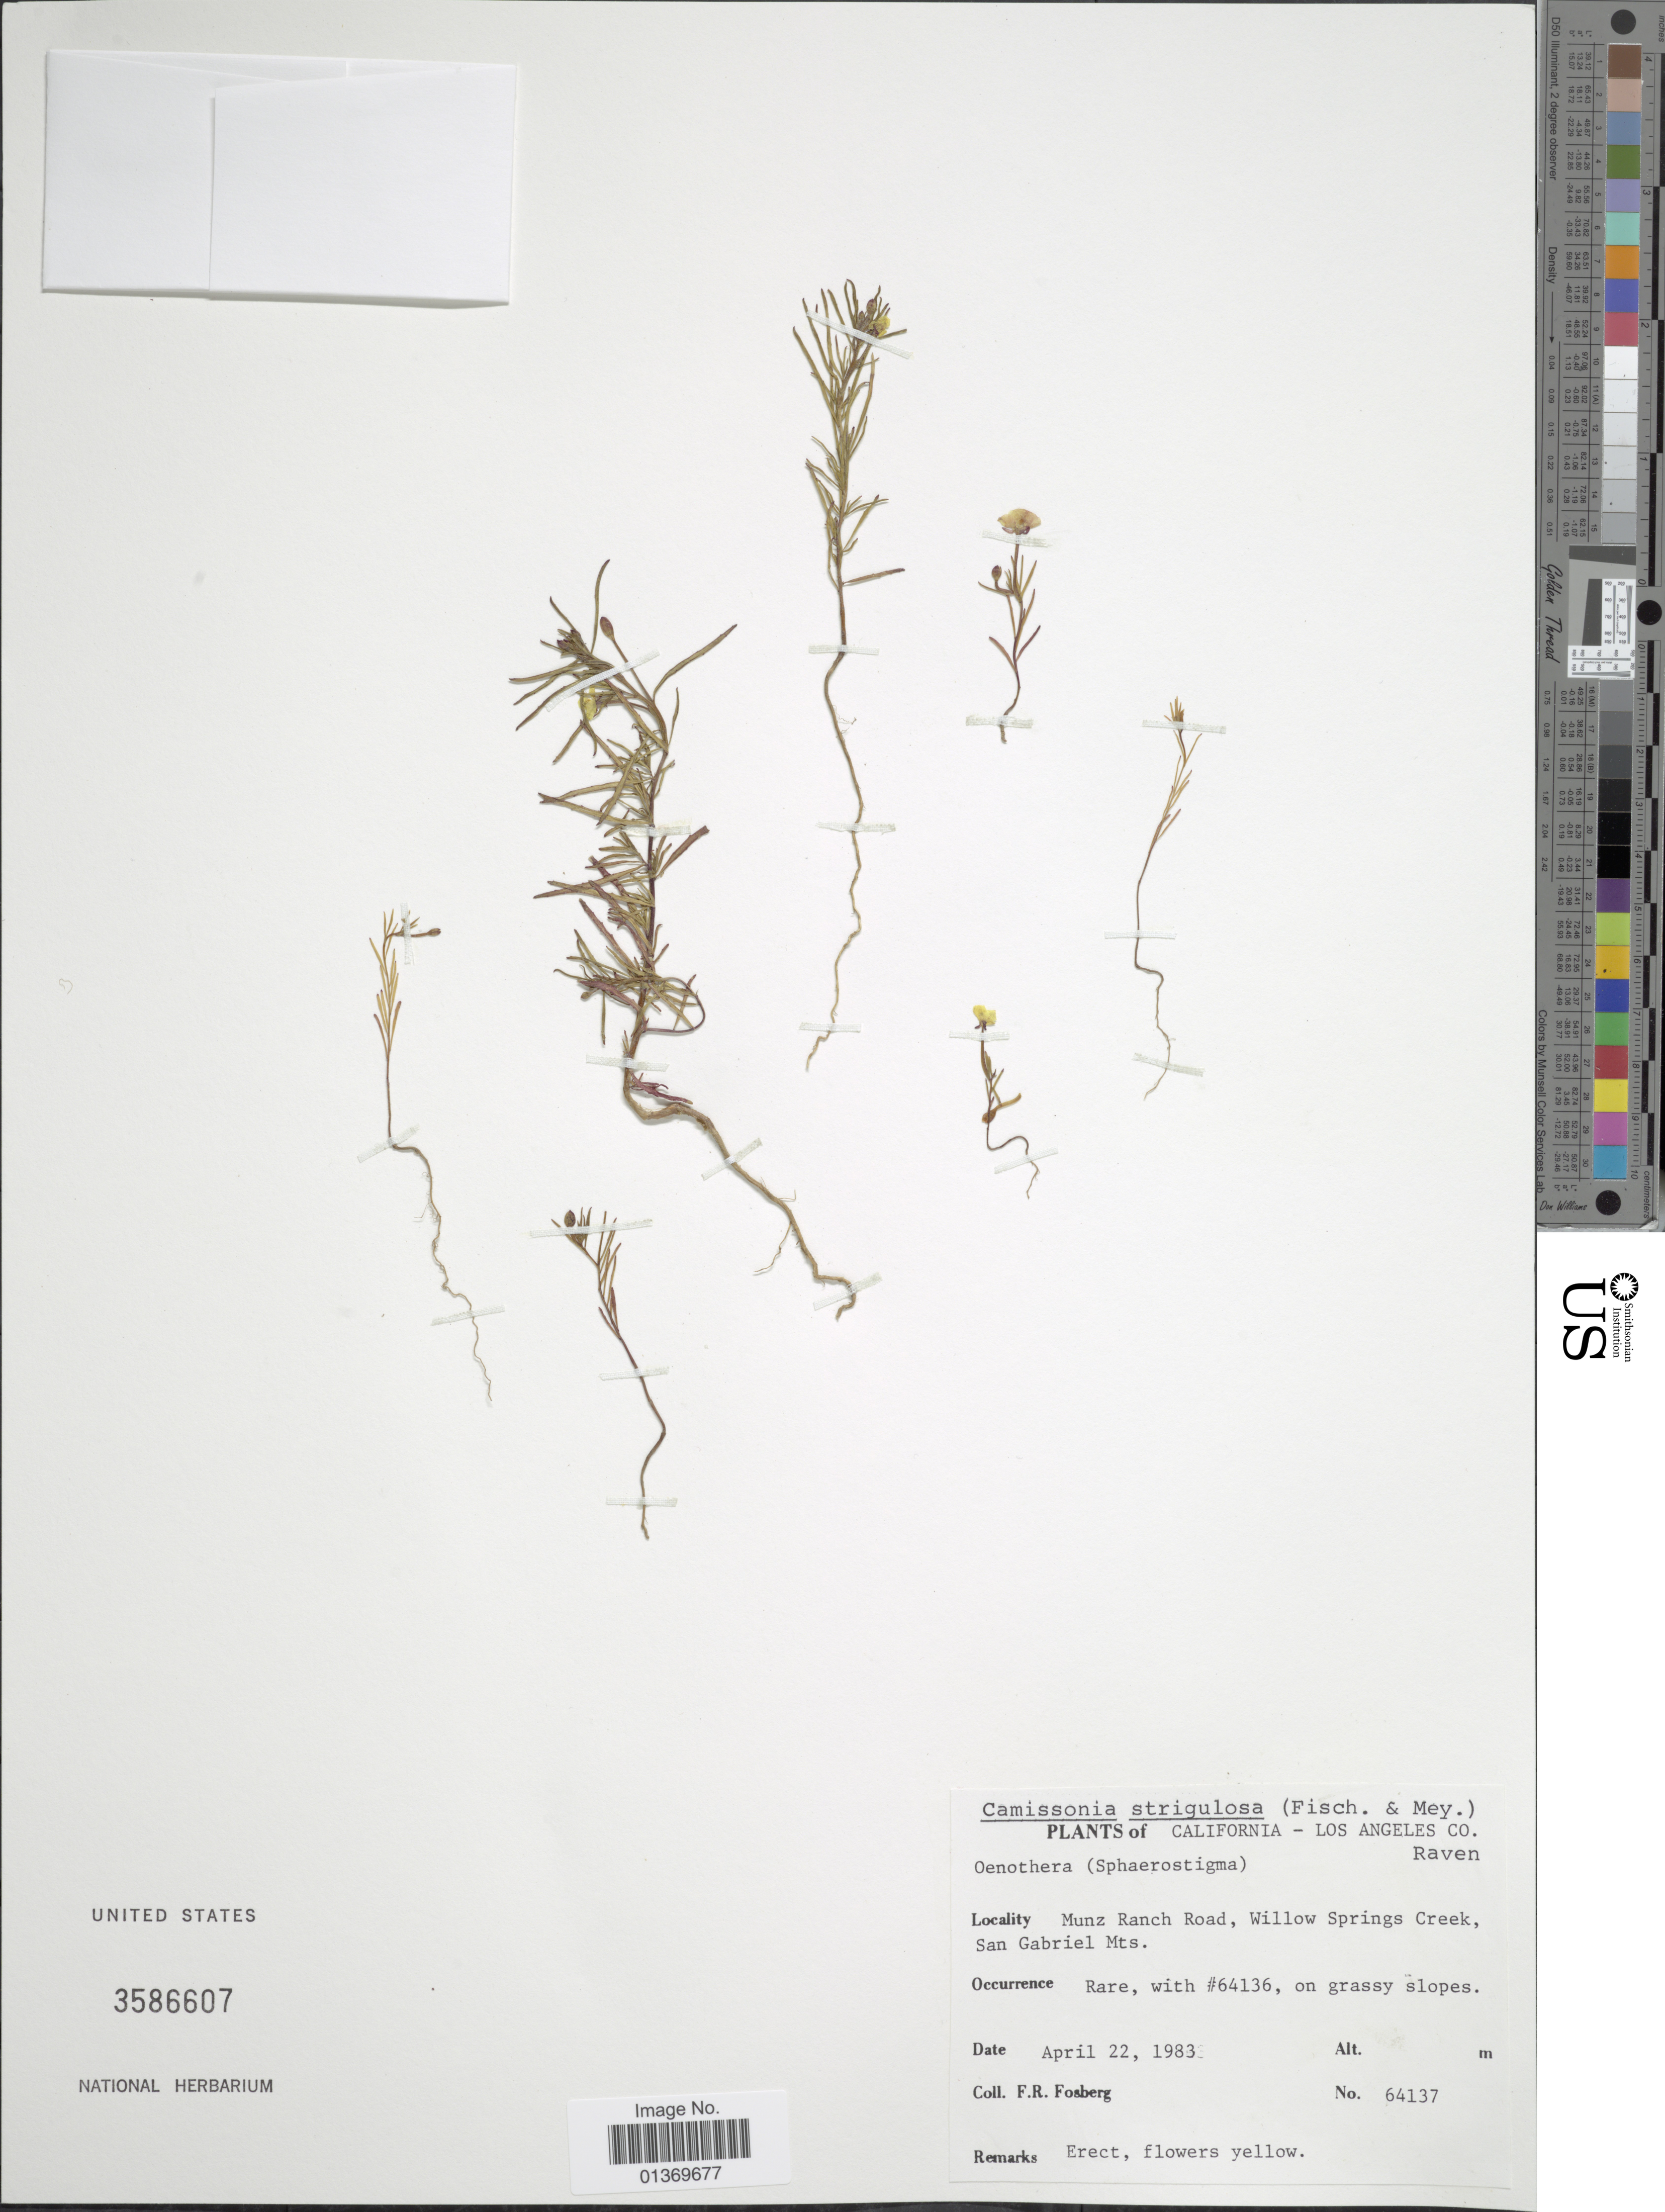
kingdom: Plantae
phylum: Tracheophyta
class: Magnoliopsida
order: Myrtales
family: Onagraceae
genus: Camissonia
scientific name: Camissonia strigulosa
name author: (Fisch. & C.A. Mey.) P.H. Raven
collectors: F. R. Fosberg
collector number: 64137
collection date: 1983-04-22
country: United States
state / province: California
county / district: Los Angeles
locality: Los Angeles Co, Munz Ranch Road, Willow Springs Creek, San Gabriel Mts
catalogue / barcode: US 3586607